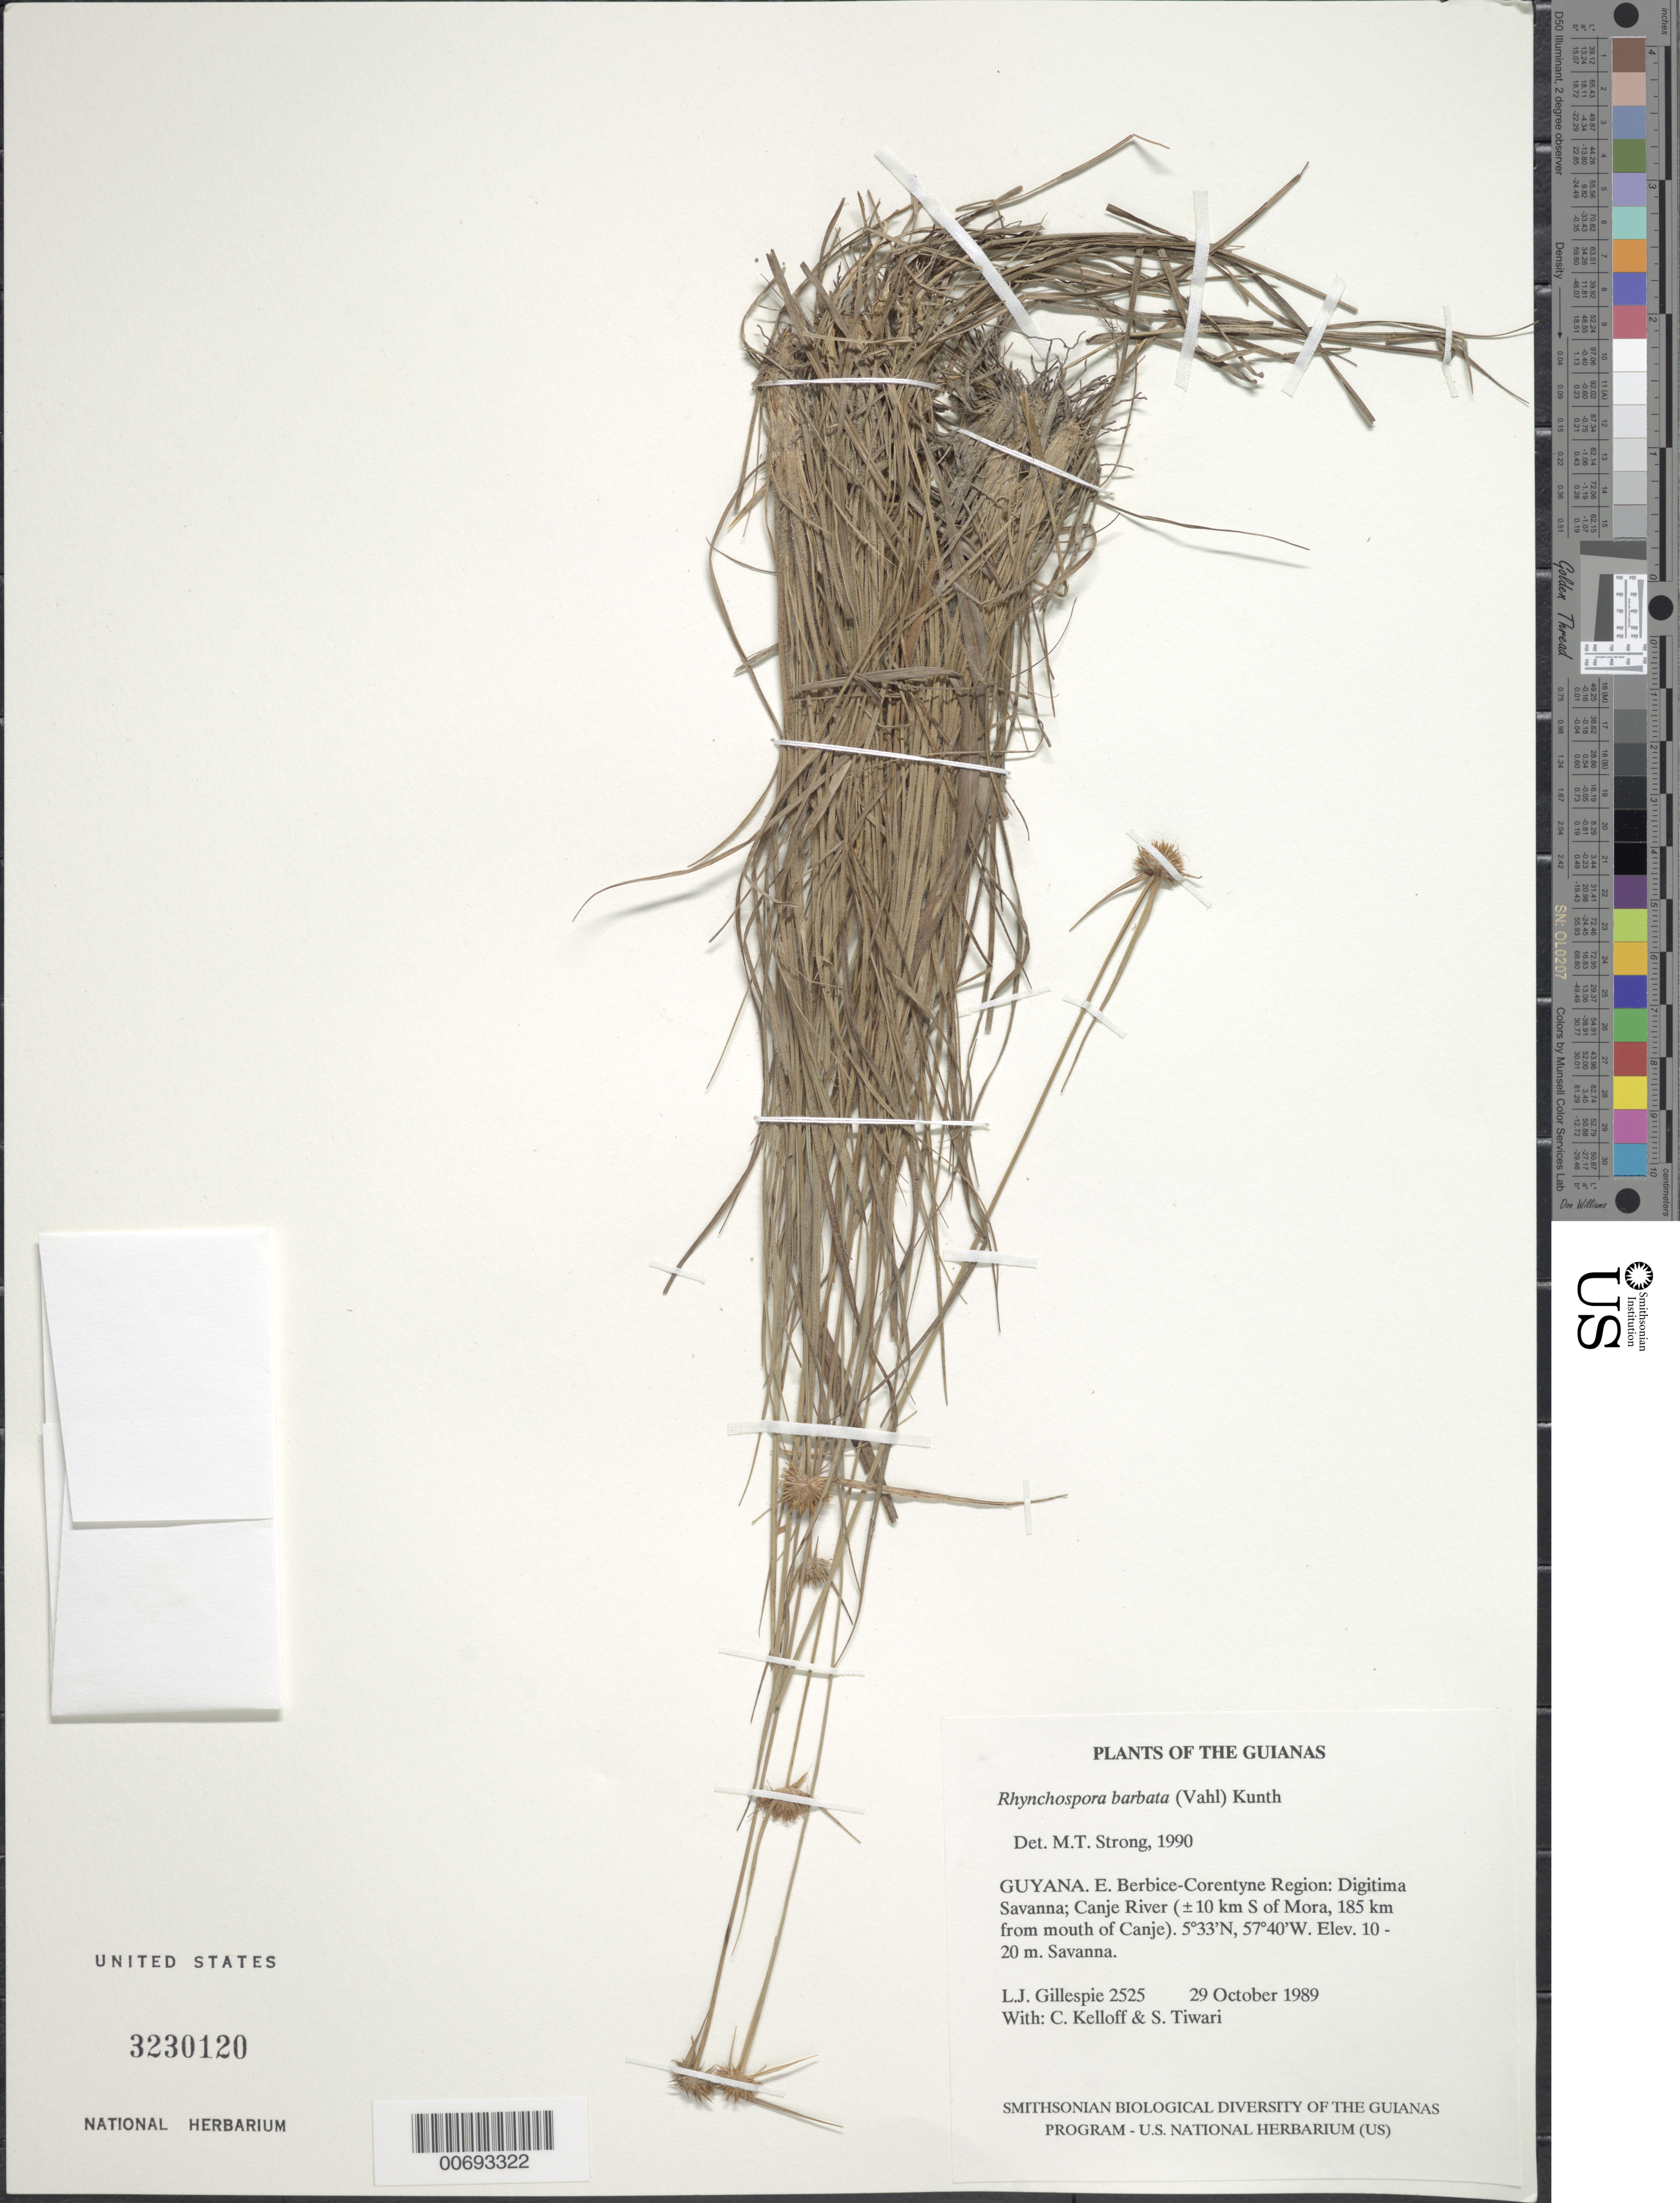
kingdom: Plantae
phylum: Tracheophyta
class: Liliopsida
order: Poales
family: Cyperaceae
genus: Rhynchospora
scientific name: Rhynchospora barbata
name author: (Vahl) Kunth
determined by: Alves, K.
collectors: L. J. Gillespie, C. L. Kelloff & S. Tiwari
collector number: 2525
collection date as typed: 30 October 1989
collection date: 1989-10-30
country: Guyana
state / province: E. Berbice-Corentyne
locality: Digitima Savanna, Canje River, ±185 km from mouth of Canje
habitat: Savanna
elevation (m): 10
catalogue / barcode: US 3230120